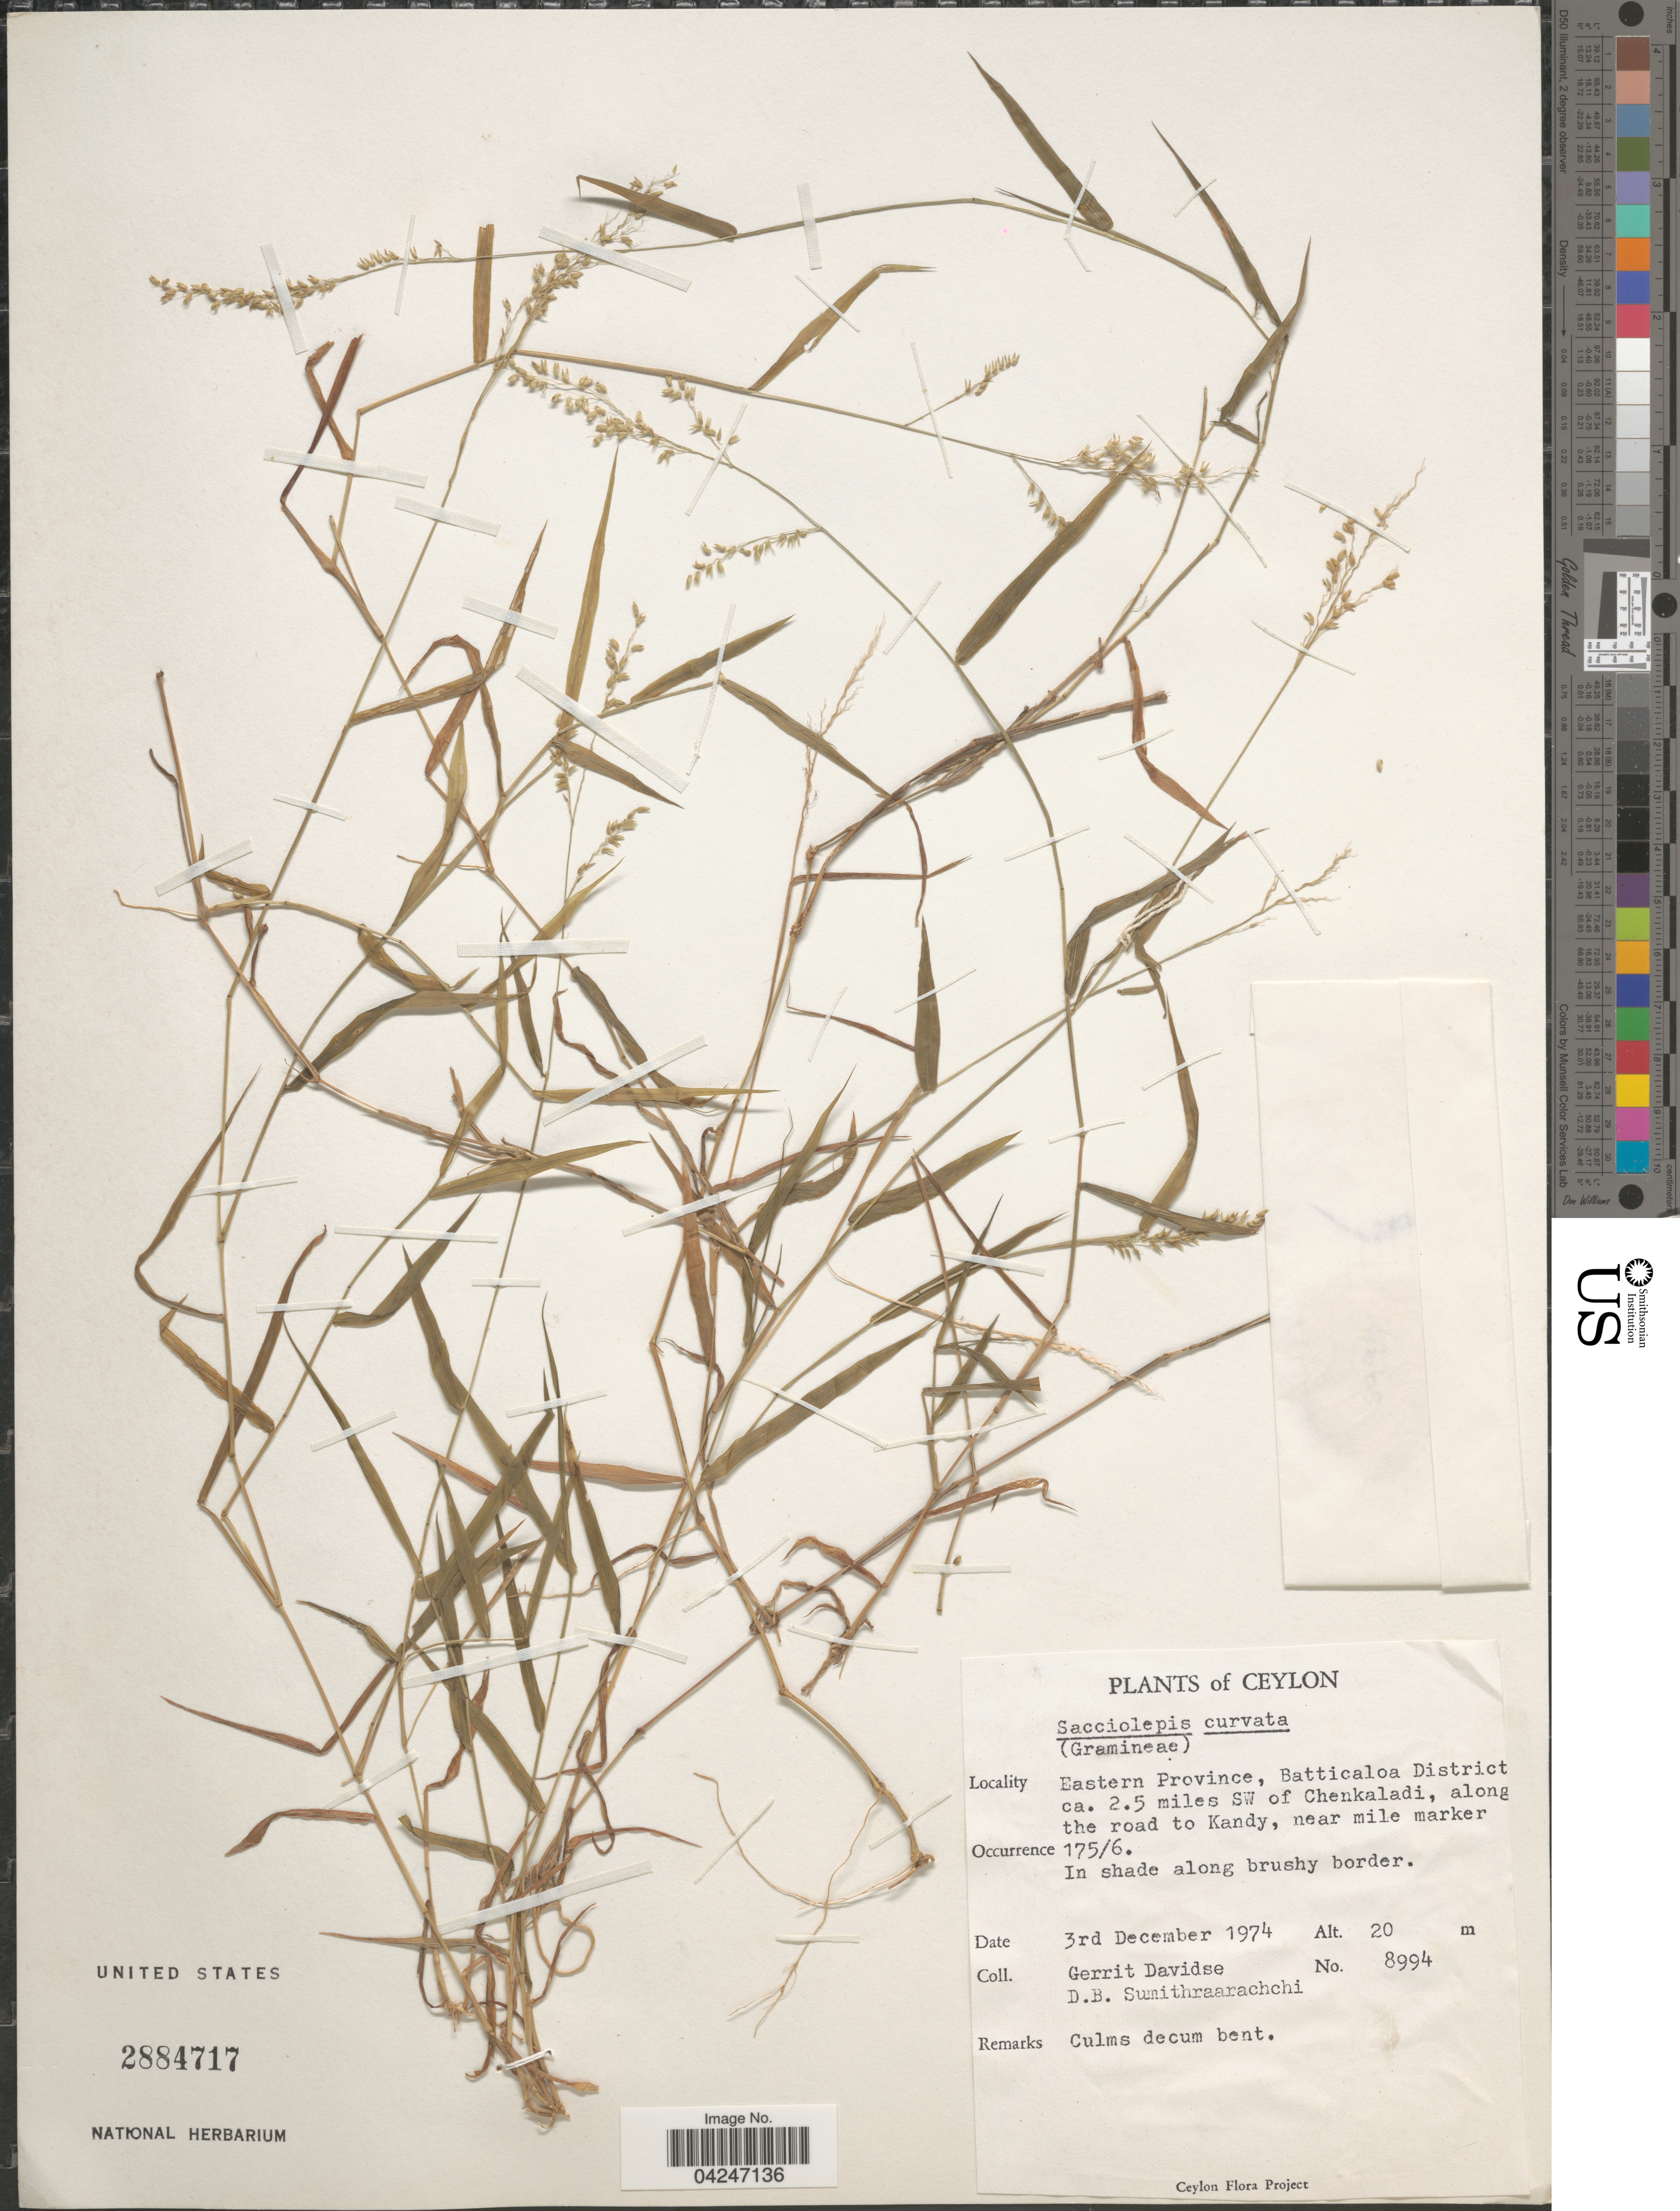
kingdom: Plantae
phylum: Tracheophyta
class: Liliopsida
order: Poales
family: Poaceae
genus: Sacciolepis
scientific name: Sacciolepis curvata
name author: (L.) Chase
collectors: G. Davidse & D. B. Sumithraarachchi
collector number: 8994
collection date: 1974-12-03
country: Sri Lanka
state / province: Eastern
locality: Ceylon. Batticaloa District ca. 2.5 miles SW of Chenkaladi, along the road to Kandy, near mile marker 175/6. In shade along brushy border.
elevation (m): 20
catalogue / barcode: US 2884717